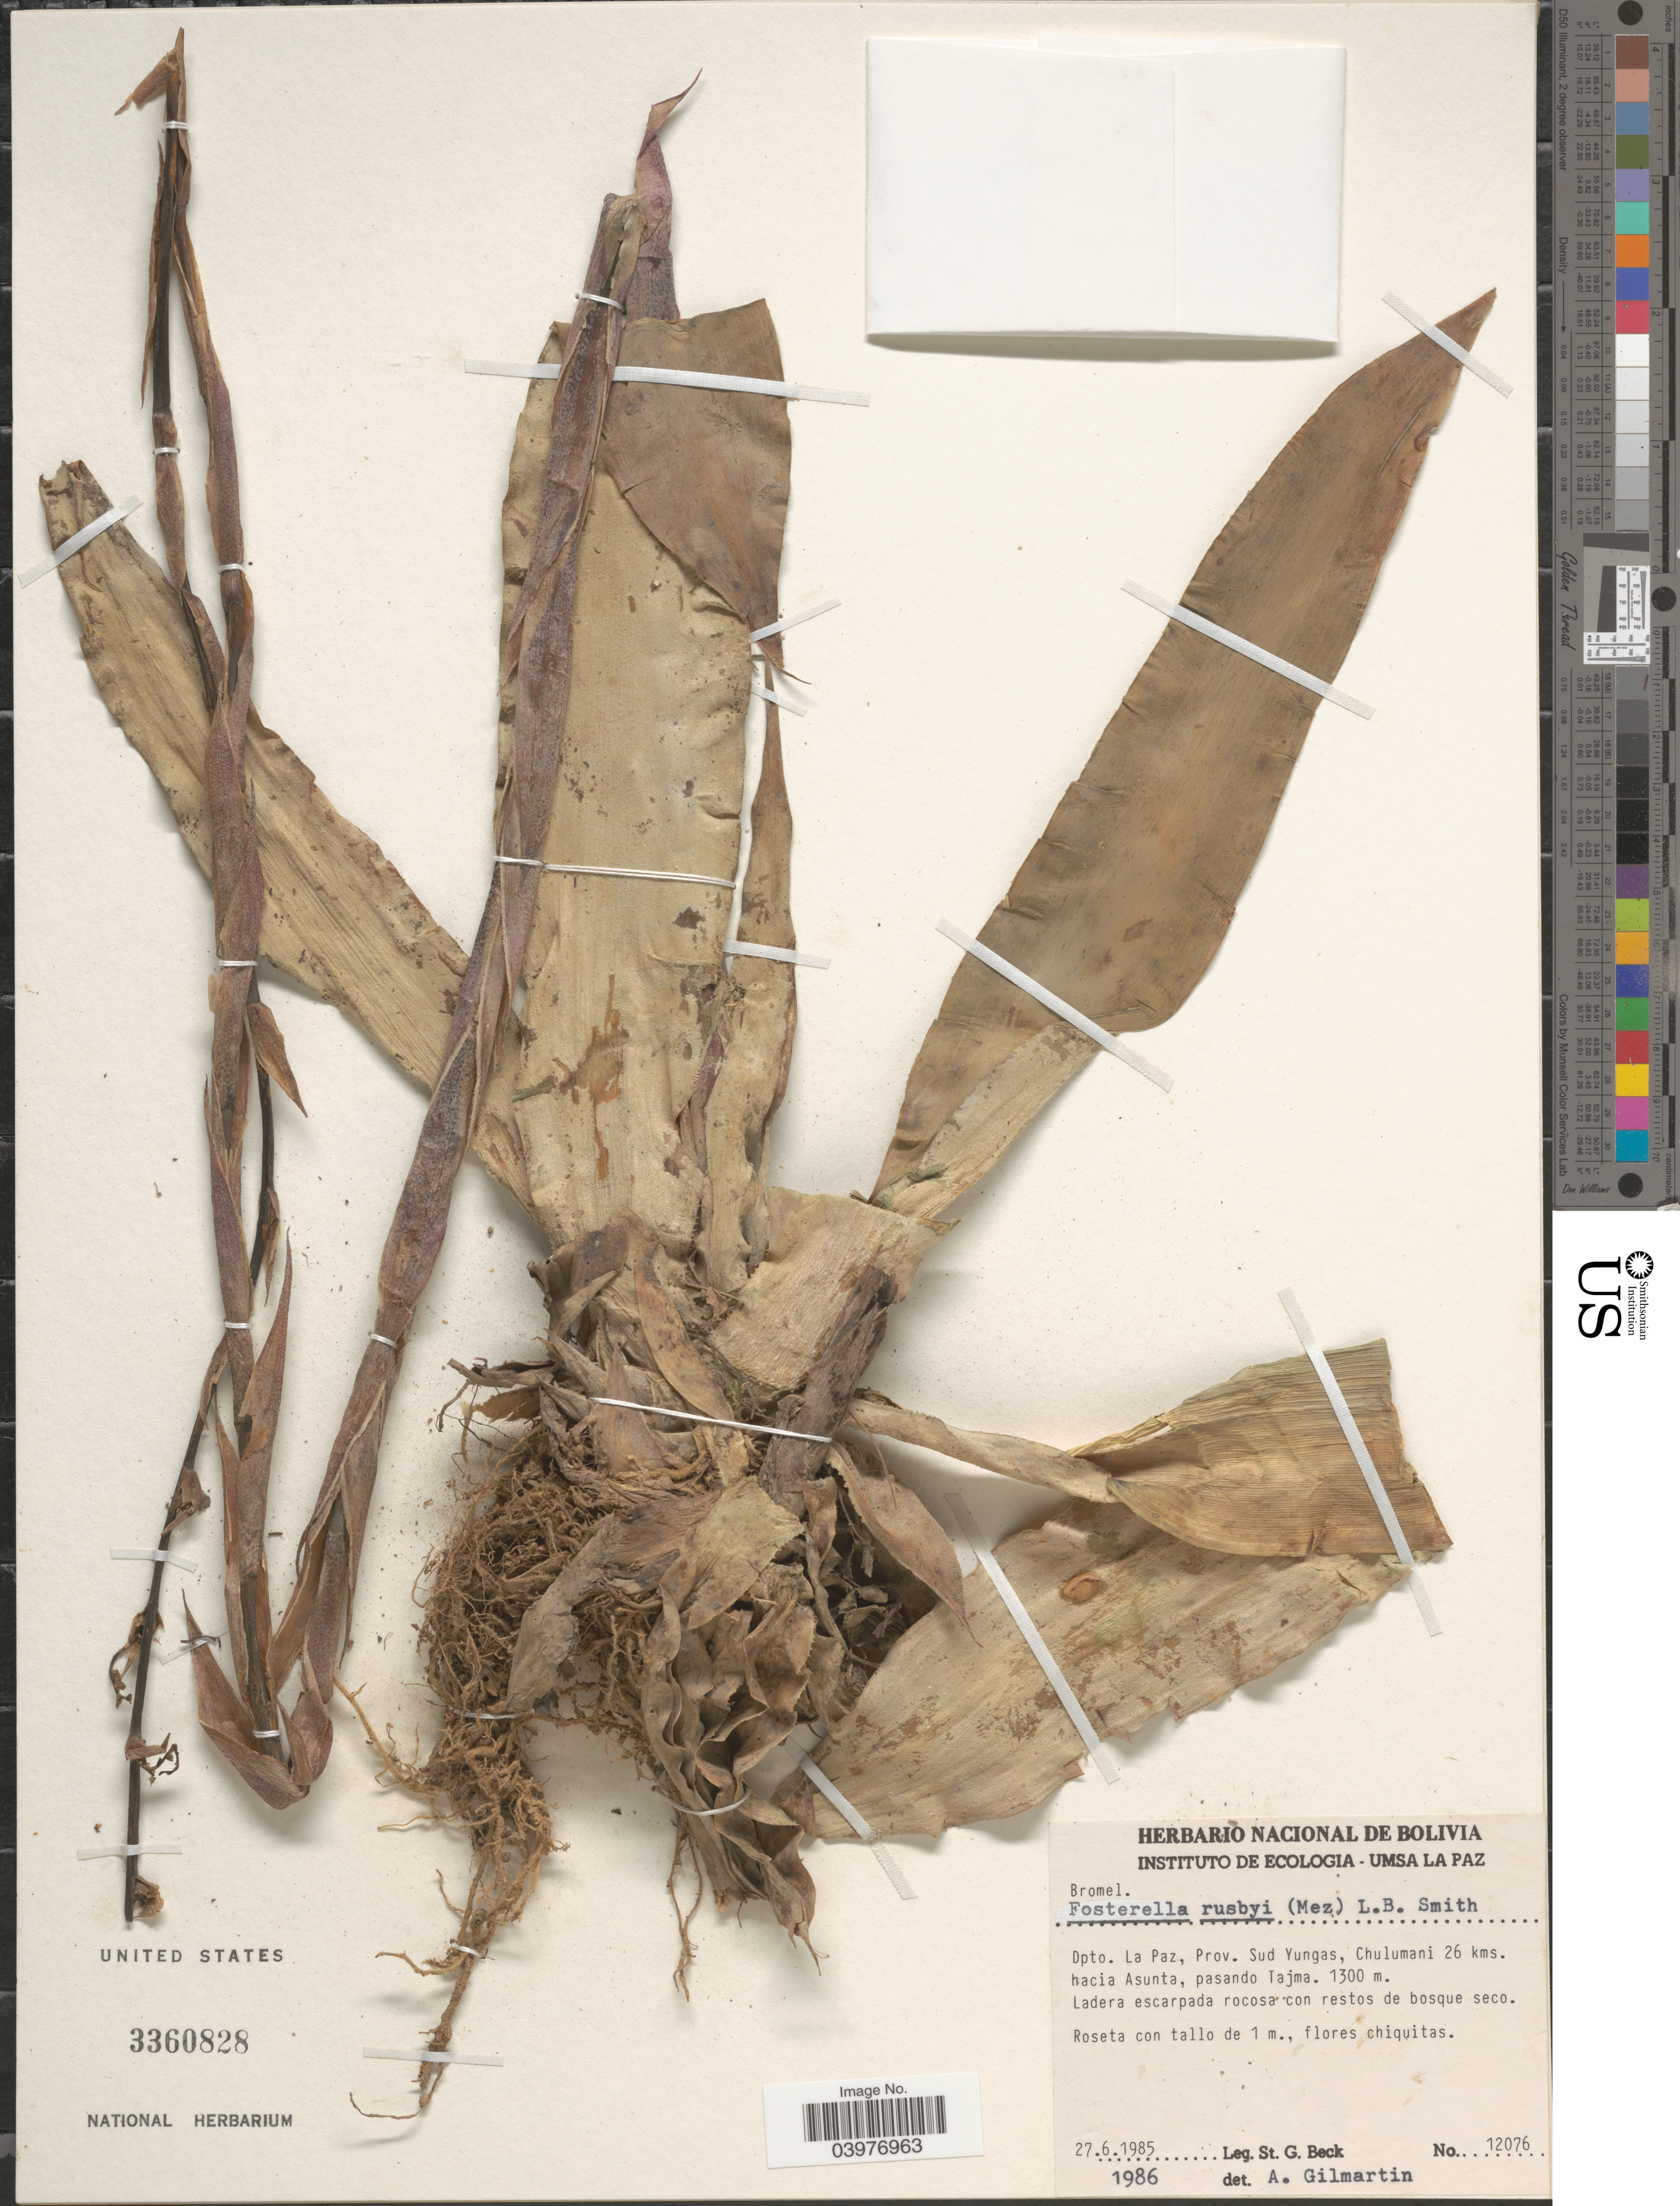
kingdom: Plantae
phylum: Tracheophyta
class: Liliopsida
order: Poales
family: Bromeliaceae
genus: Fosterella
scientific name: Fosterella rusbyi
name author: (Mez) L.B. Sm.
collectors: S. G. Beck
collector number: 12076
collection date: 1985-06-27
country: Bolivia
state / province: La Paz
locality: Dpto. La Paz, Prov. Sud Yungas, Chulumani 26 kms. hacia Asunta, pasando Tajma.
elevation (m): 1300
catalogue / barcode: US 3360828